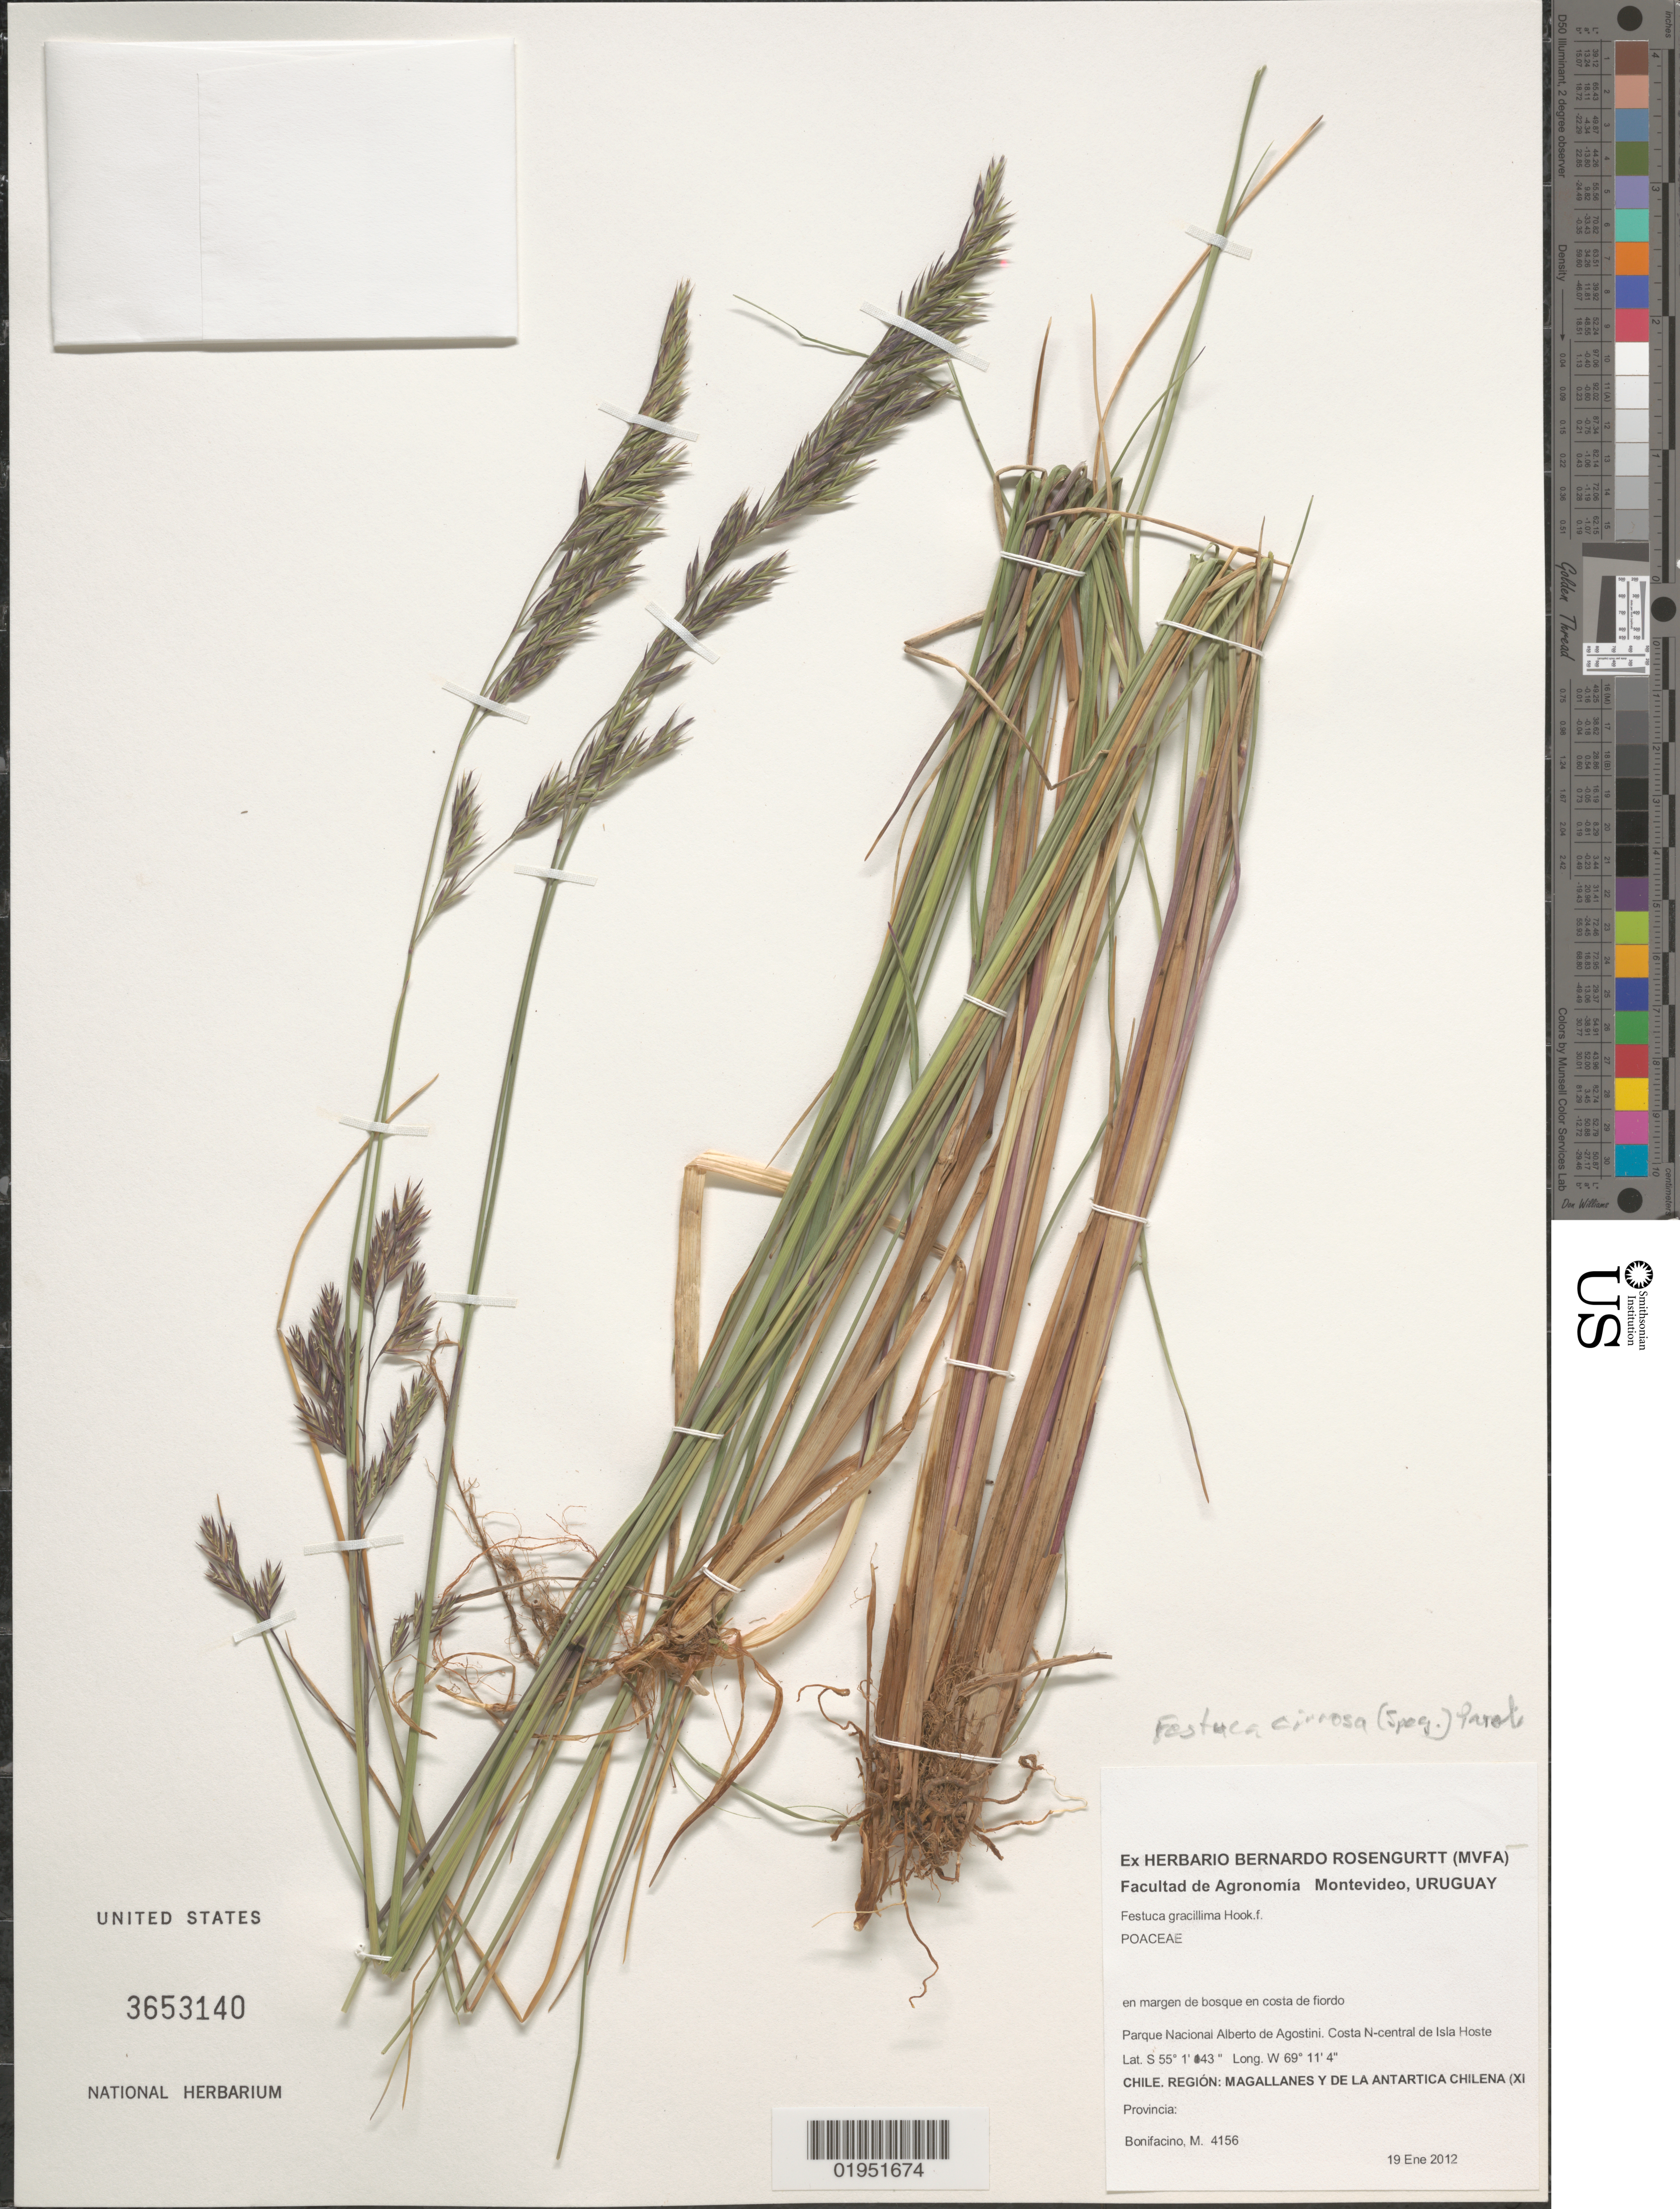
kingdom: Plantae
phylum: Tracheophyta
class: Liliopsida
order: Poales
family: Poaceae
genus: Festuca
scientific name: Festuca cirrosa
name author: (Speg.) Parodi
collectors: M. Bonifacino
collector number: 4156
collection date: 2012-01-19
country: Chile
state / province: Magallanes y de la Antártica Chilena (XII)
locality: Parque Nacional Alberto de Agostini, Costa N-central de Isla Hoste.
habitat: en margen de bosque en costa de fiordo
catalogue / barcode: US 3653140